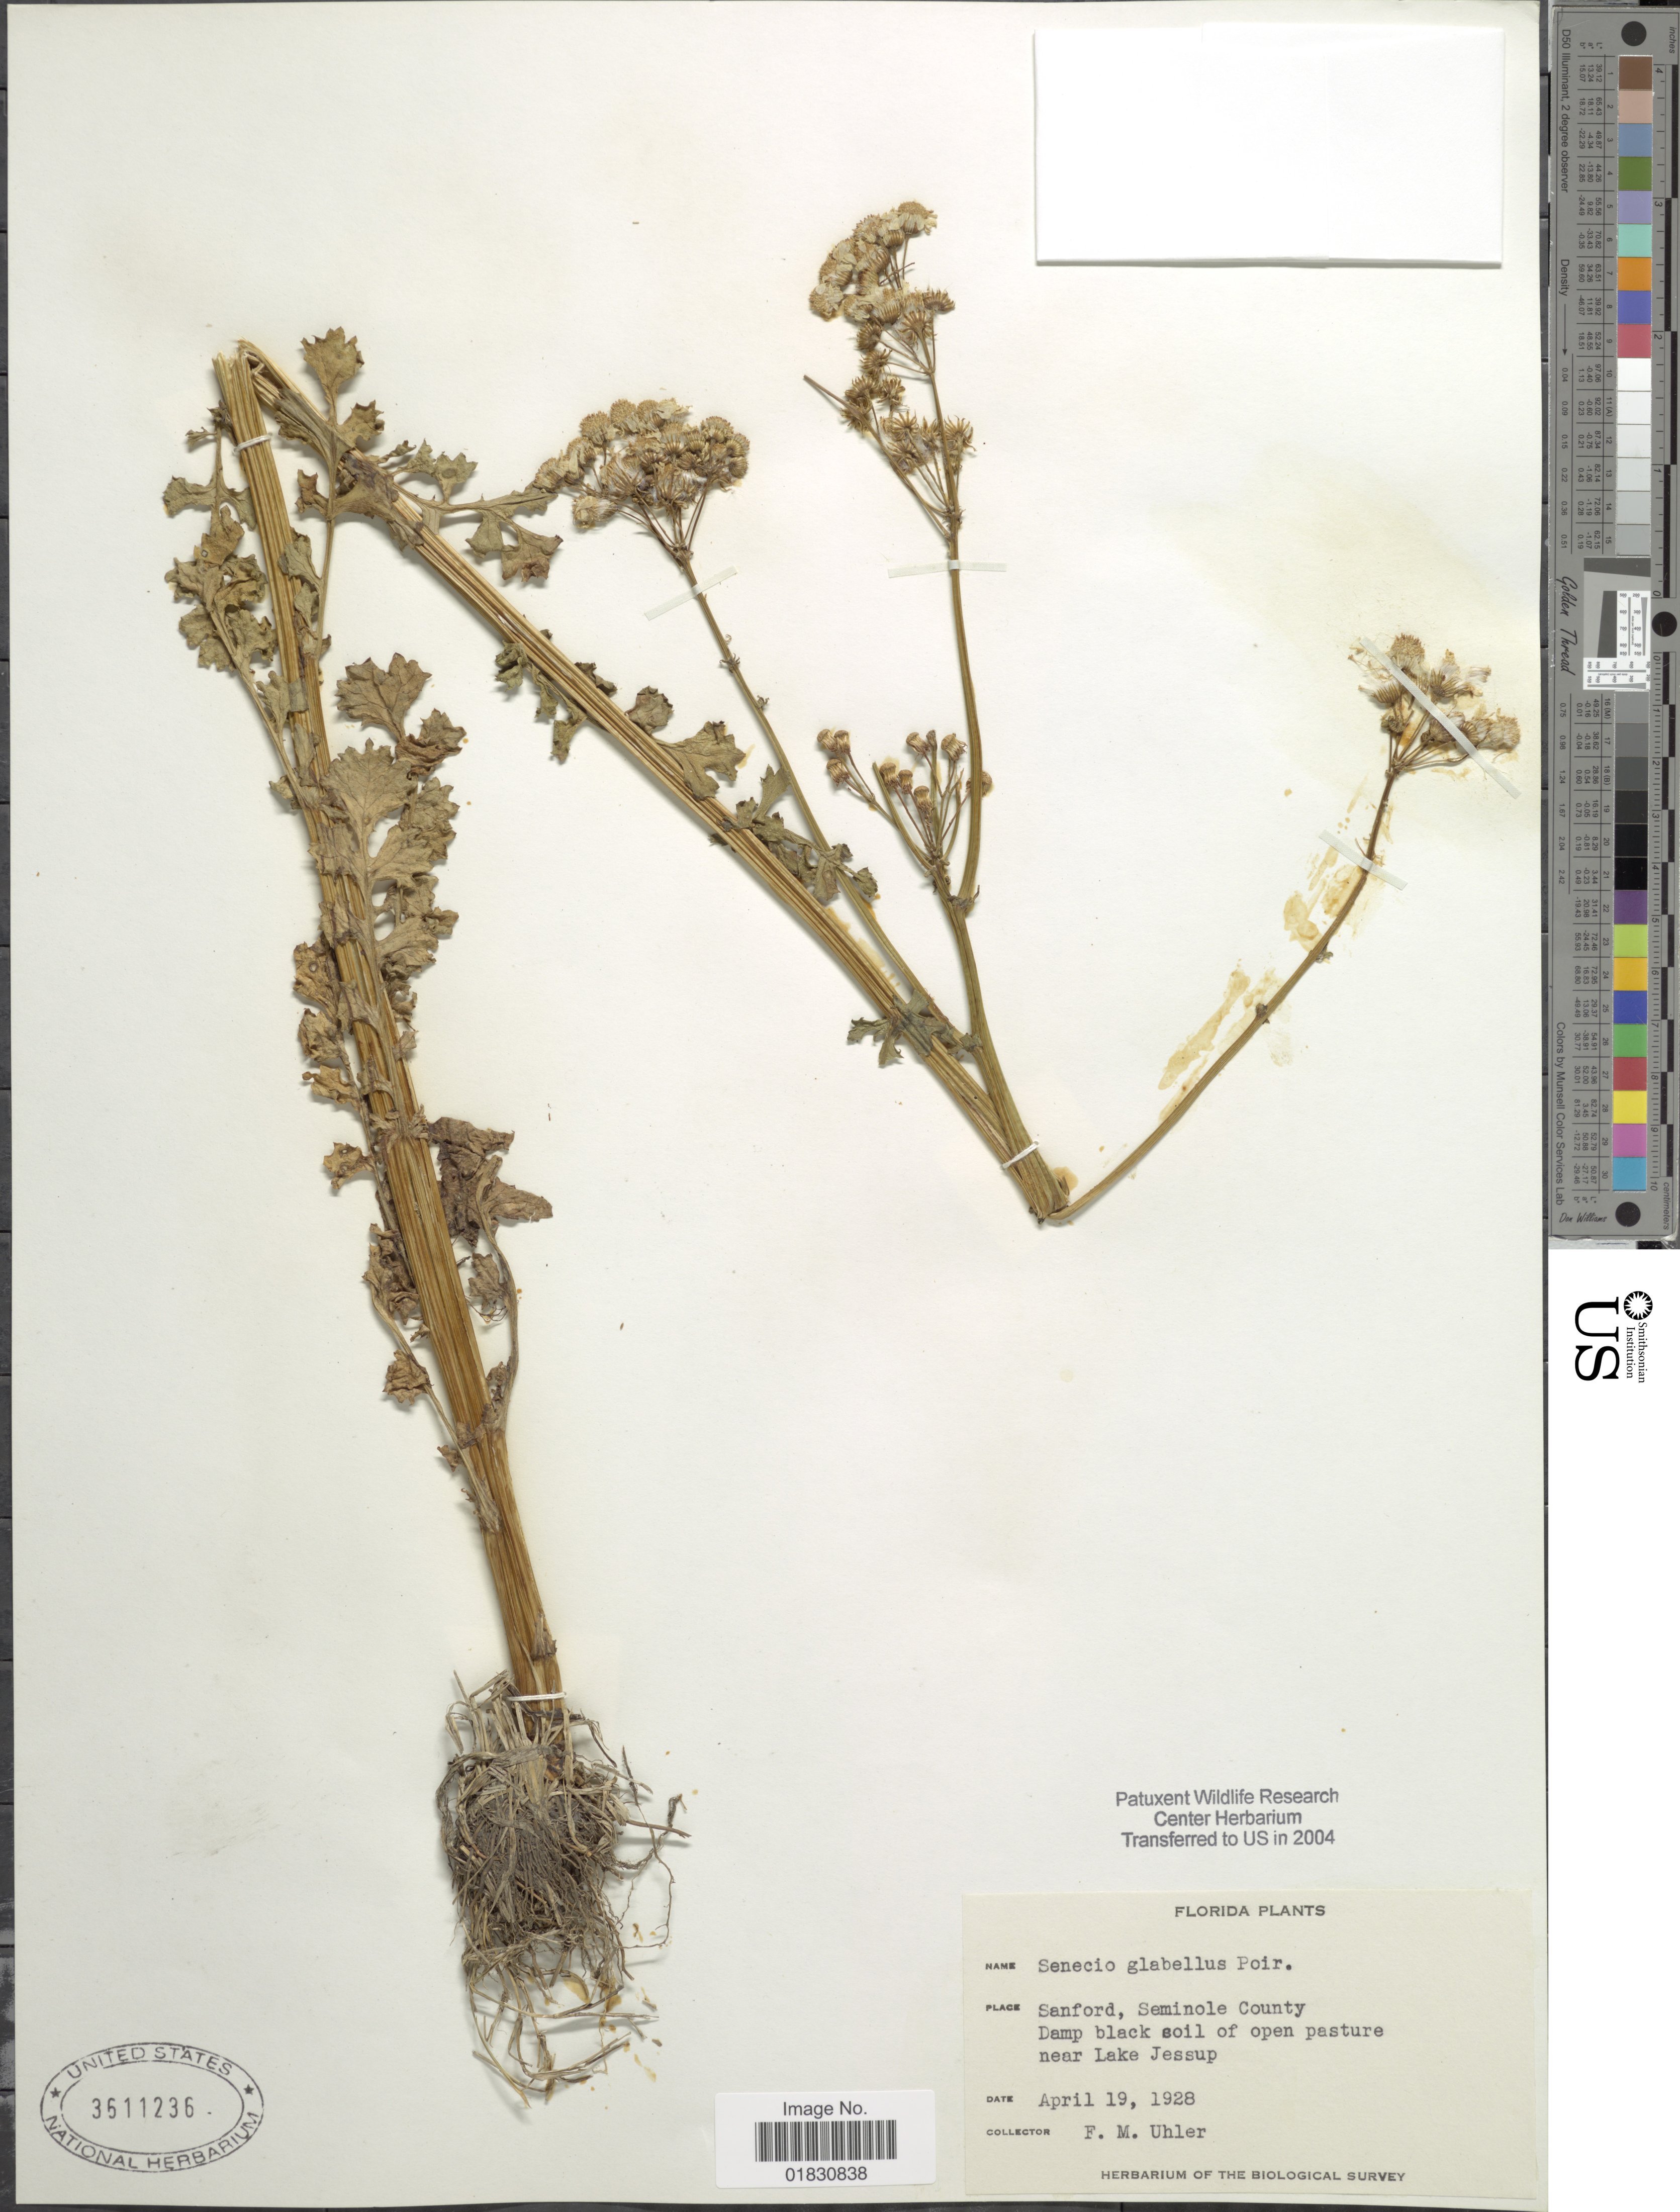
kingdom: Plantae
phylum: Tracheophyta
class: Magnoliopsida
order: Asterales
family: Asteraceae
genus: Packera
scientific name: Packera glabella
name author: (Poir.) C. Jeffrey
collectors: F. M. Uhler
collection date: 1928-04-19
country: United States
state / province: Florida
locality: Sanford, Seminole County, Damp black soil of open pasture near Lake Jessup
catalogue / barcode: US 3611236